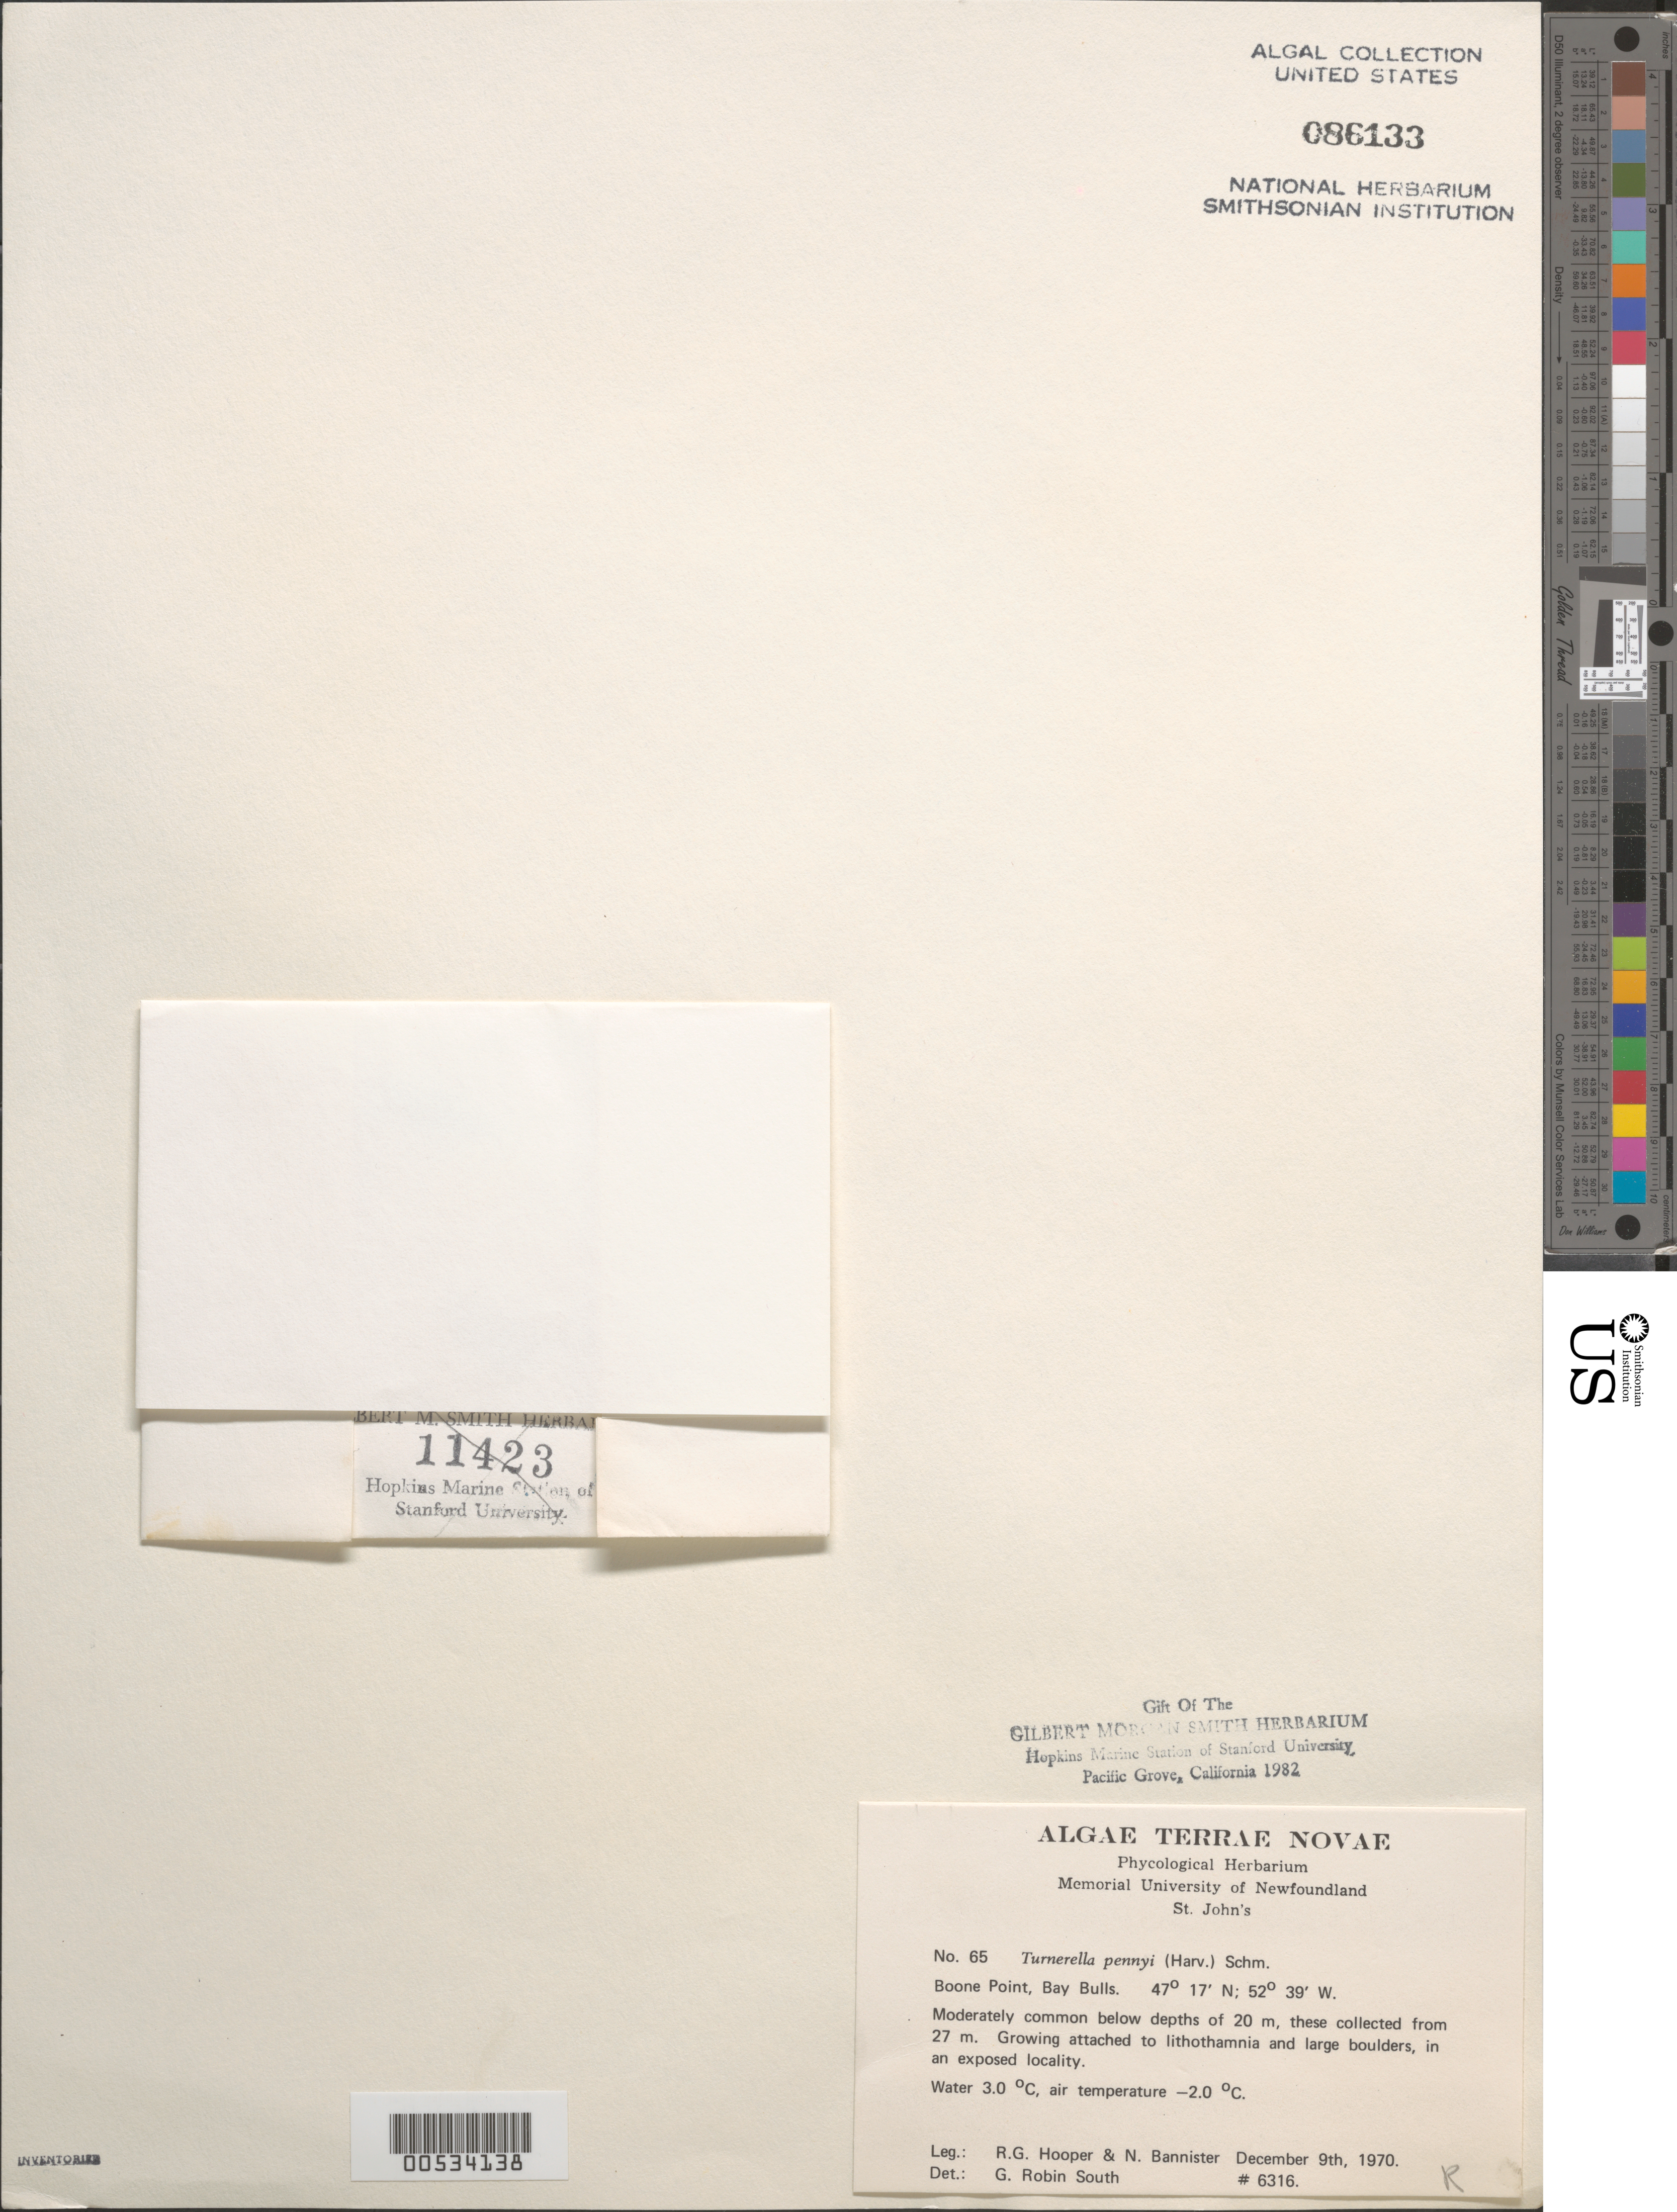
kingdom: Plantae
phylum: Rhodophyta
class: Florideophyceae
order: Gigartinales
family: Furcellariaceae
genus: Turnerella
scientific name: Turnerella pennyi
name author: (Harv.) F. Schmitz in Rosenv.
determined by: South, G. R.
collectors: R. G. Hooper & N. Bannister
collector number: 6316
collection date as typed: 09 Dec 1970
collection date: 1970-12-09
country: Canada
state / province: Newfoundland and Labrador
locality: Boone Point, Bay Bulls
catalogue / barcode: US 86133